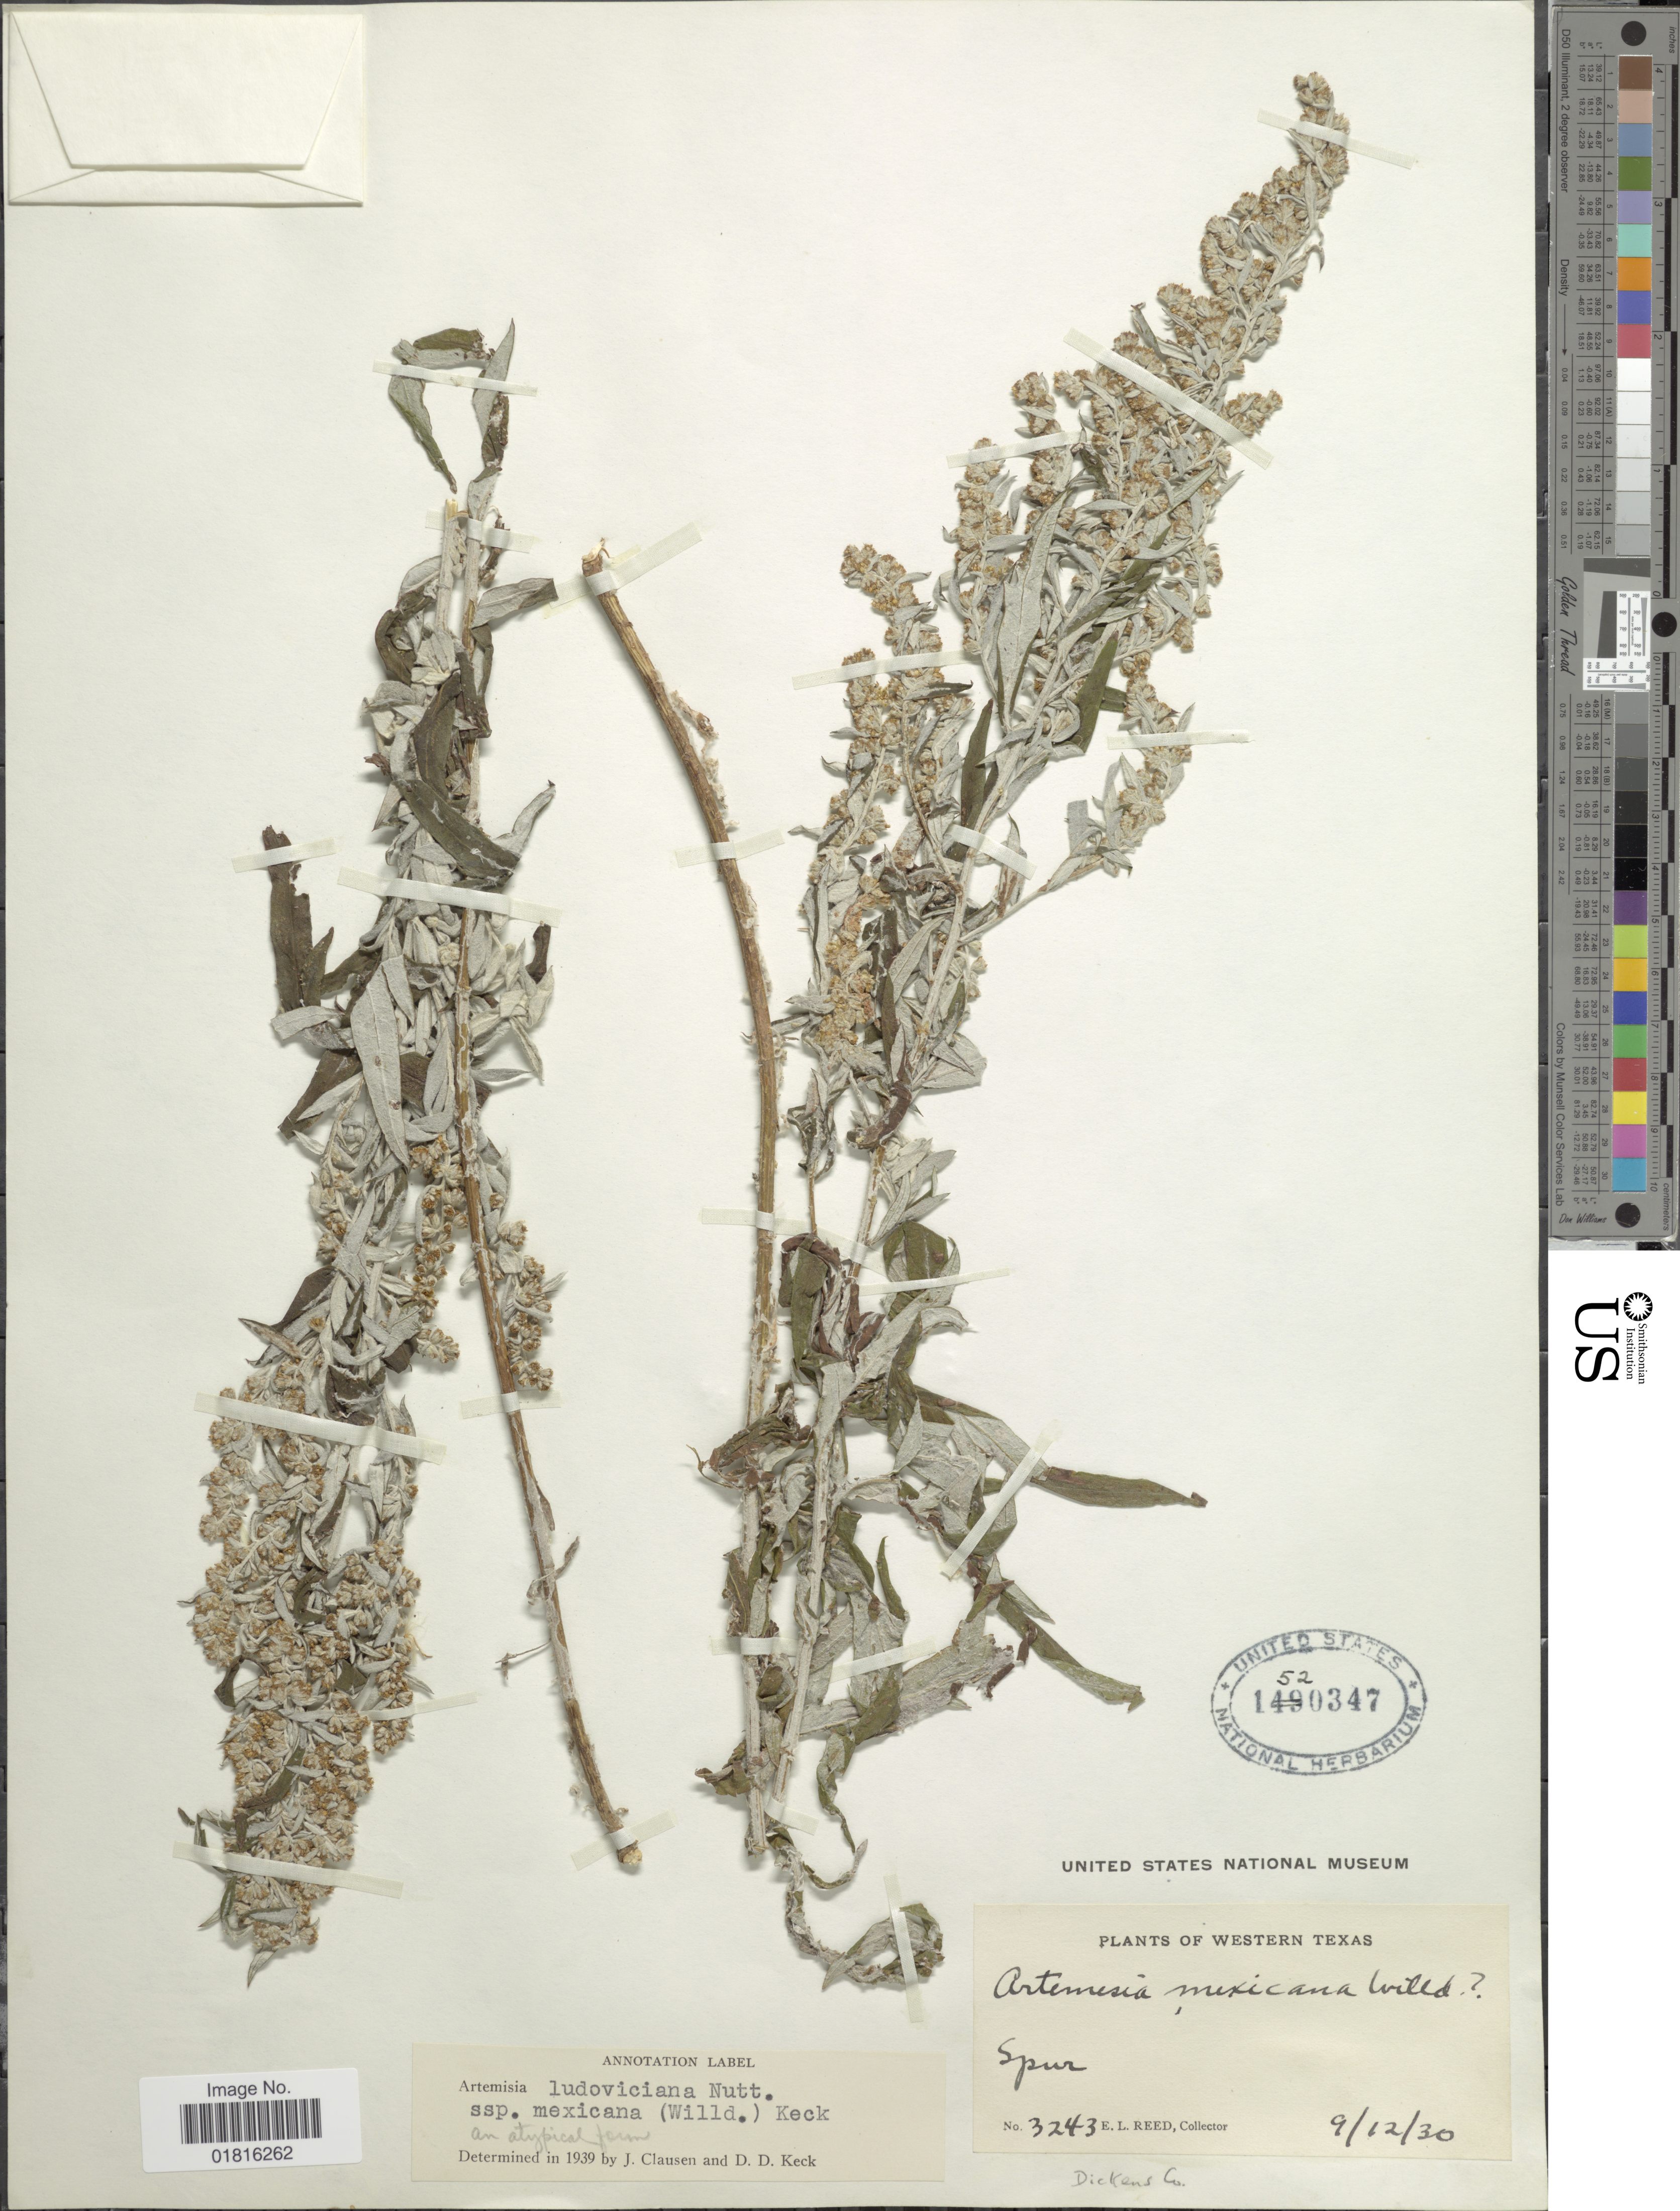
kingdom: Plantae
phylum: Tracheophyta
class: Magnoliopsida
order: Asterales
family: Asteraceae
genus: Artemisia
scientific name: Artemisia ludoviciana subsp. mexicana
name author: (Willd. ex Spreng.) D.D. Keck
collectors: E. Reed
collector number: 3243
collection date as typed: Transcribed d/m/y: 12/9/30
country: United States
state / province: Texas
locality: Western Texas, Spur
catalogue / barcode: US 1520347